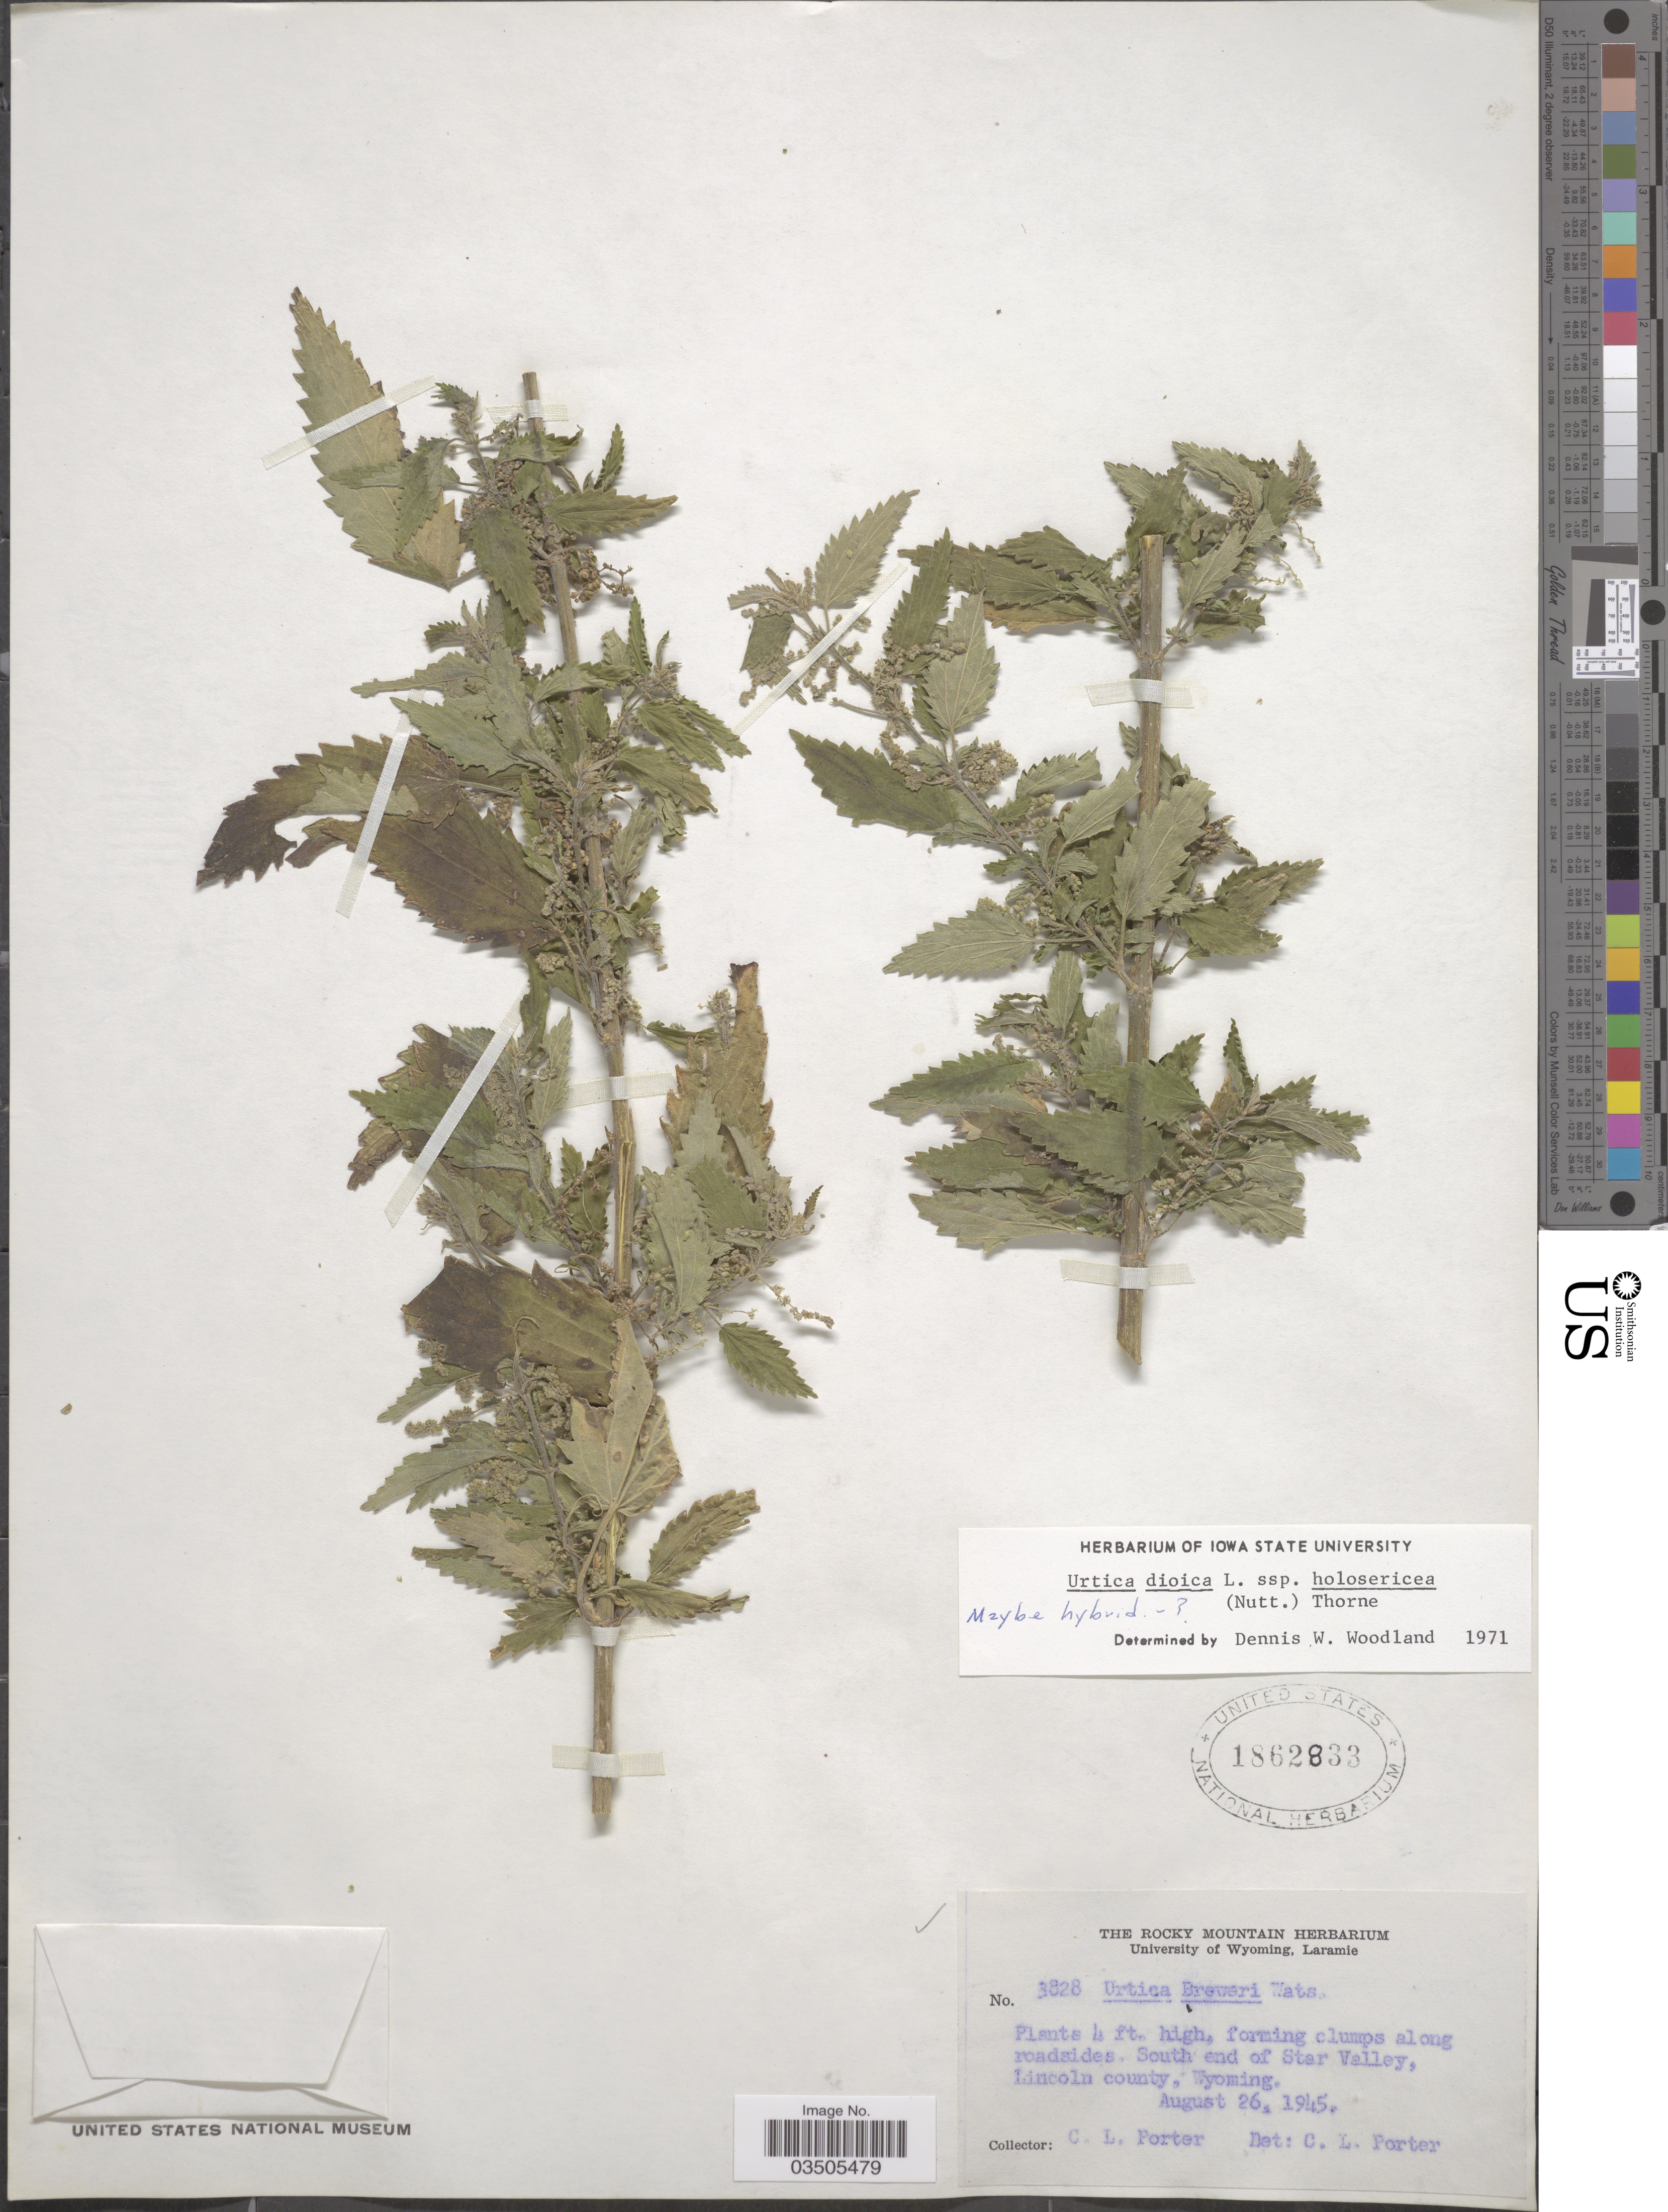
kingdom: Plantae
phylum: Tracheophyta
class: Magnoliopsida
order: Rosales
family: Urticaceae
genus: Urtica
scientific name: Urtica dioica subsp. holosericea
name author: (Nutt.) Thorne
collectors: C. L. Porter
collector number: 3828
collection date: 1945-08-26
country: United States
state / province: Wyoming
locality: South end of Star Valley, Lincoln county, Wyoming.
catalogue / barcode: US 1862833